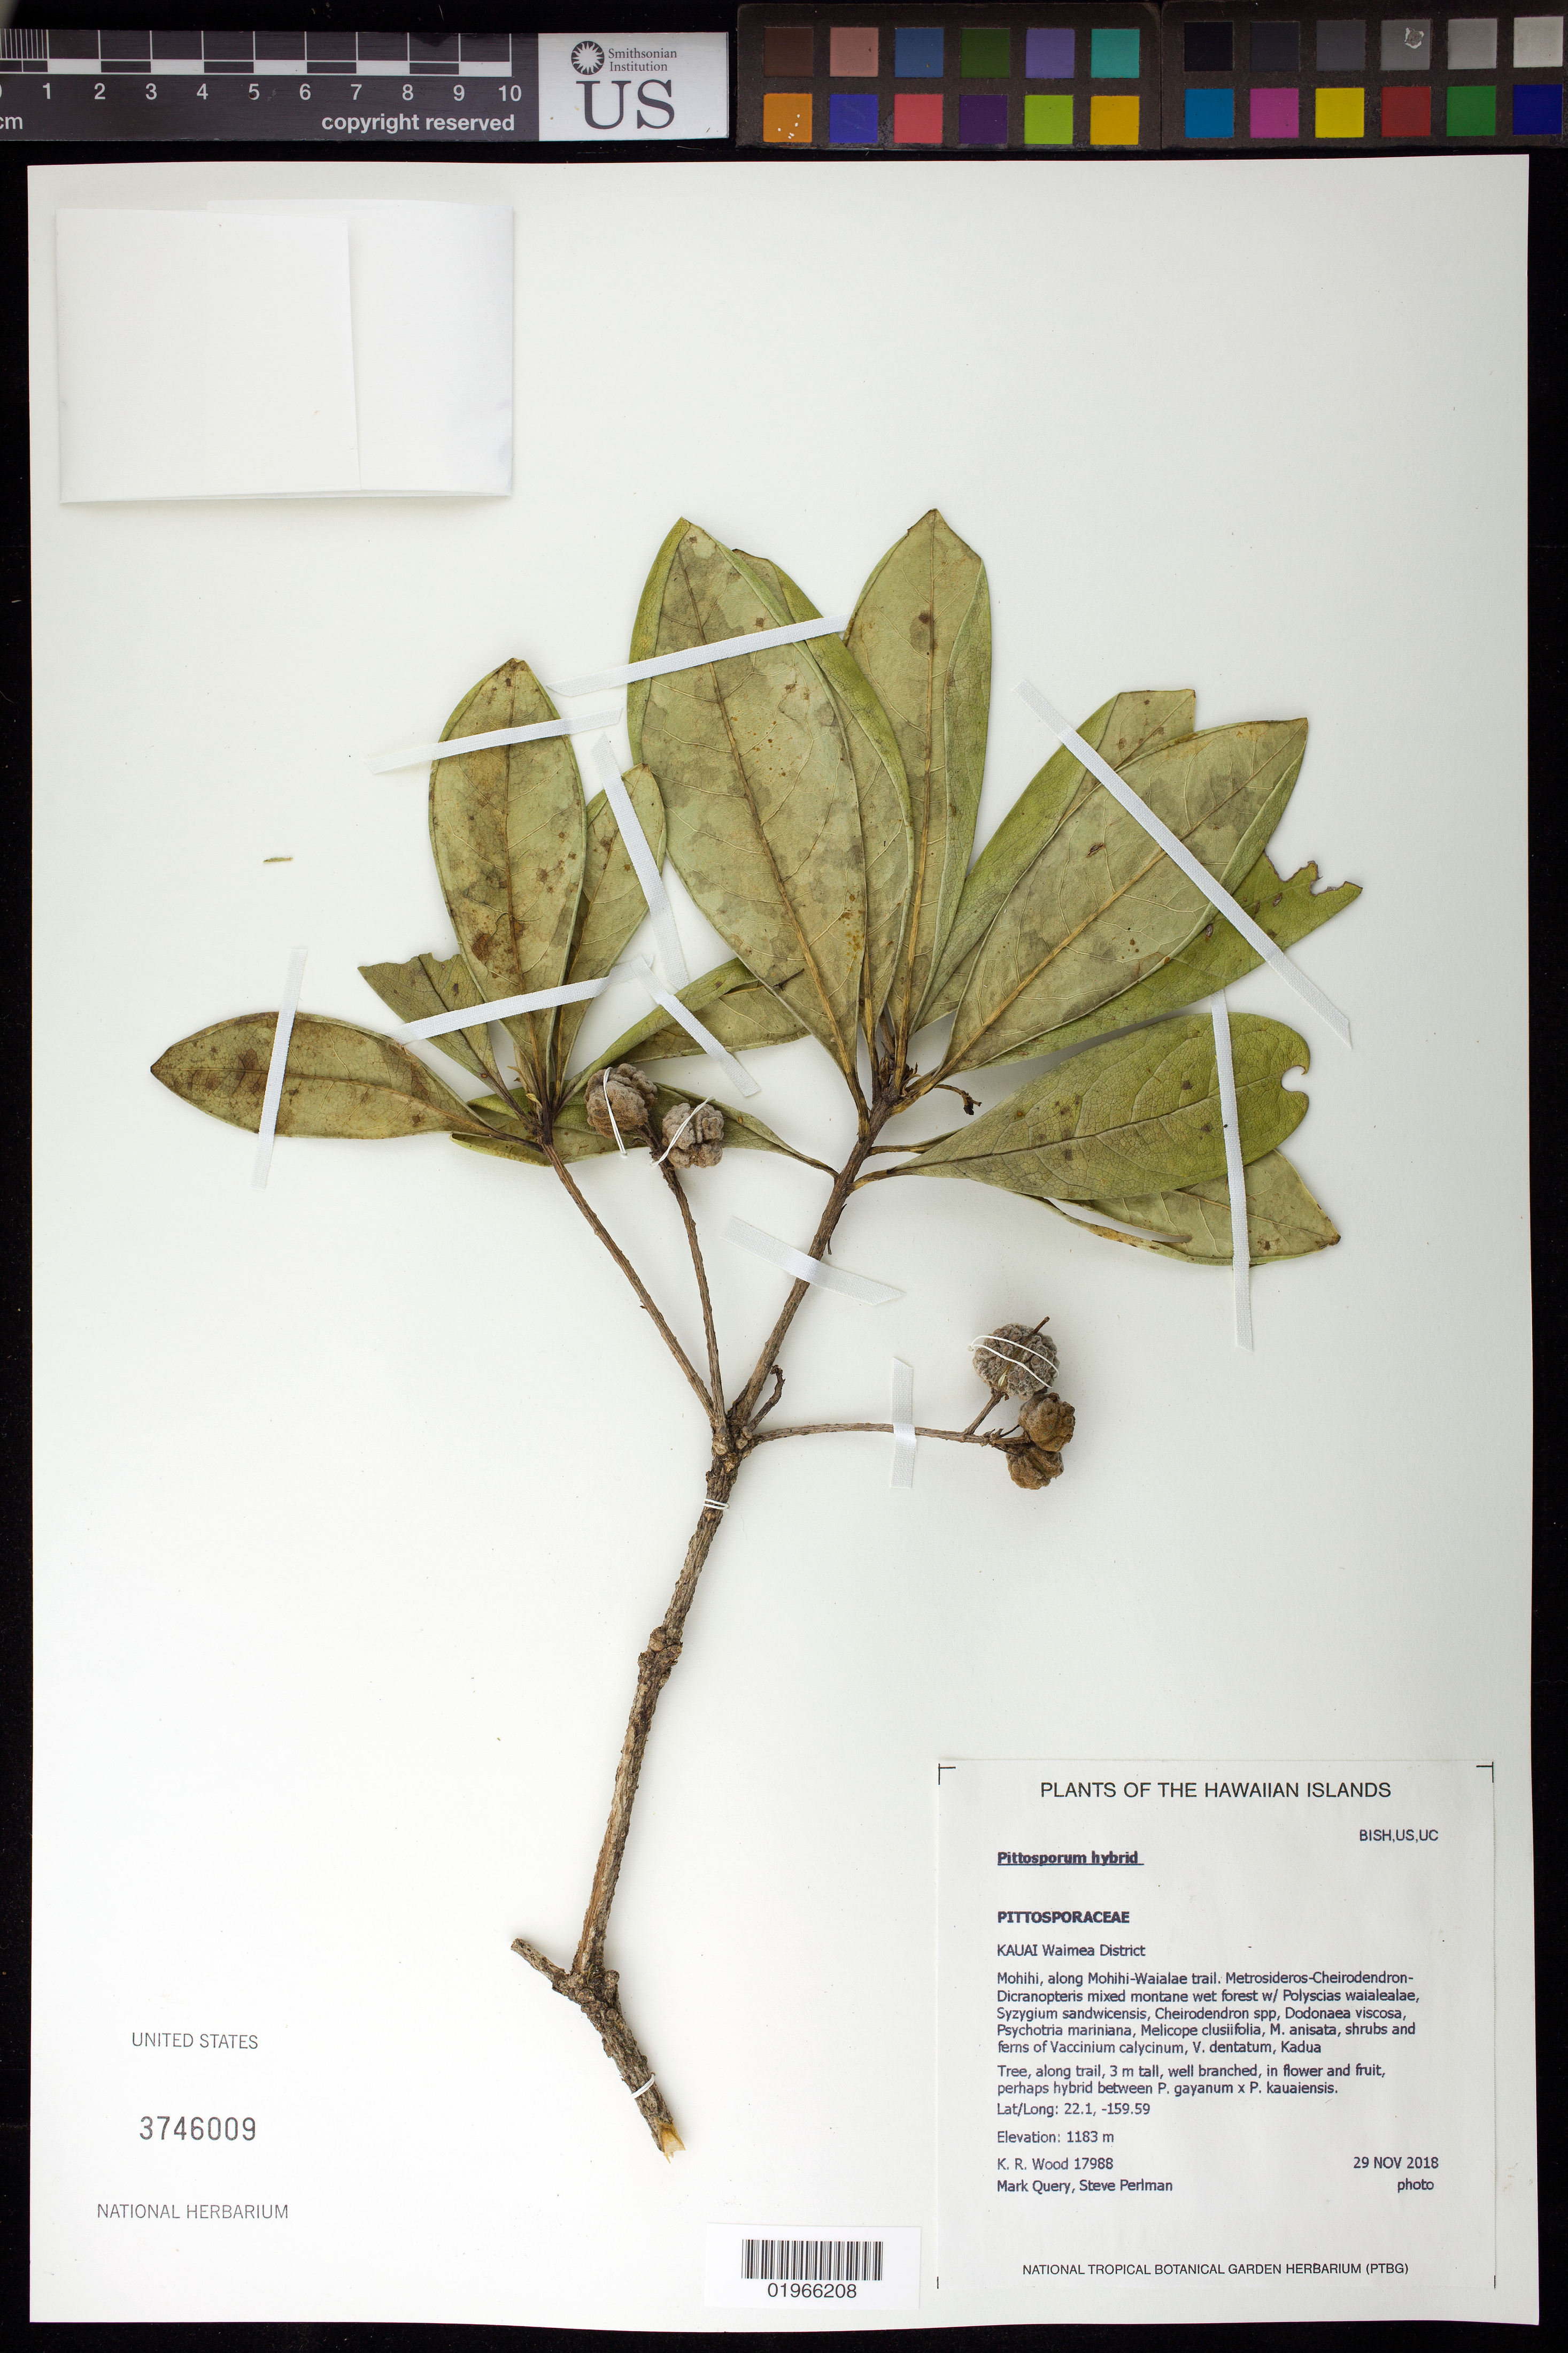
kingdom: Plantae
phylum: Tracheophyta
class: Magnoliopsida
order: Apiales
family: Pittosporaceae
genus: Pittosporum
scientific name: Pittosporum sp.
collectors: K. R. Wood, M. Query & S. P. Perlman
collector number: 17988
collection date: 2018-11-29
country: United States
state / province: Hawaii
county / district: Kauai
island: Kaua'i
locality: Waimea District, Mohihi, along Mohihi-Waialae trail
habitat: Mixed montane wet forest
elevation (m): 1183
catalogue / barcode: US 3746009